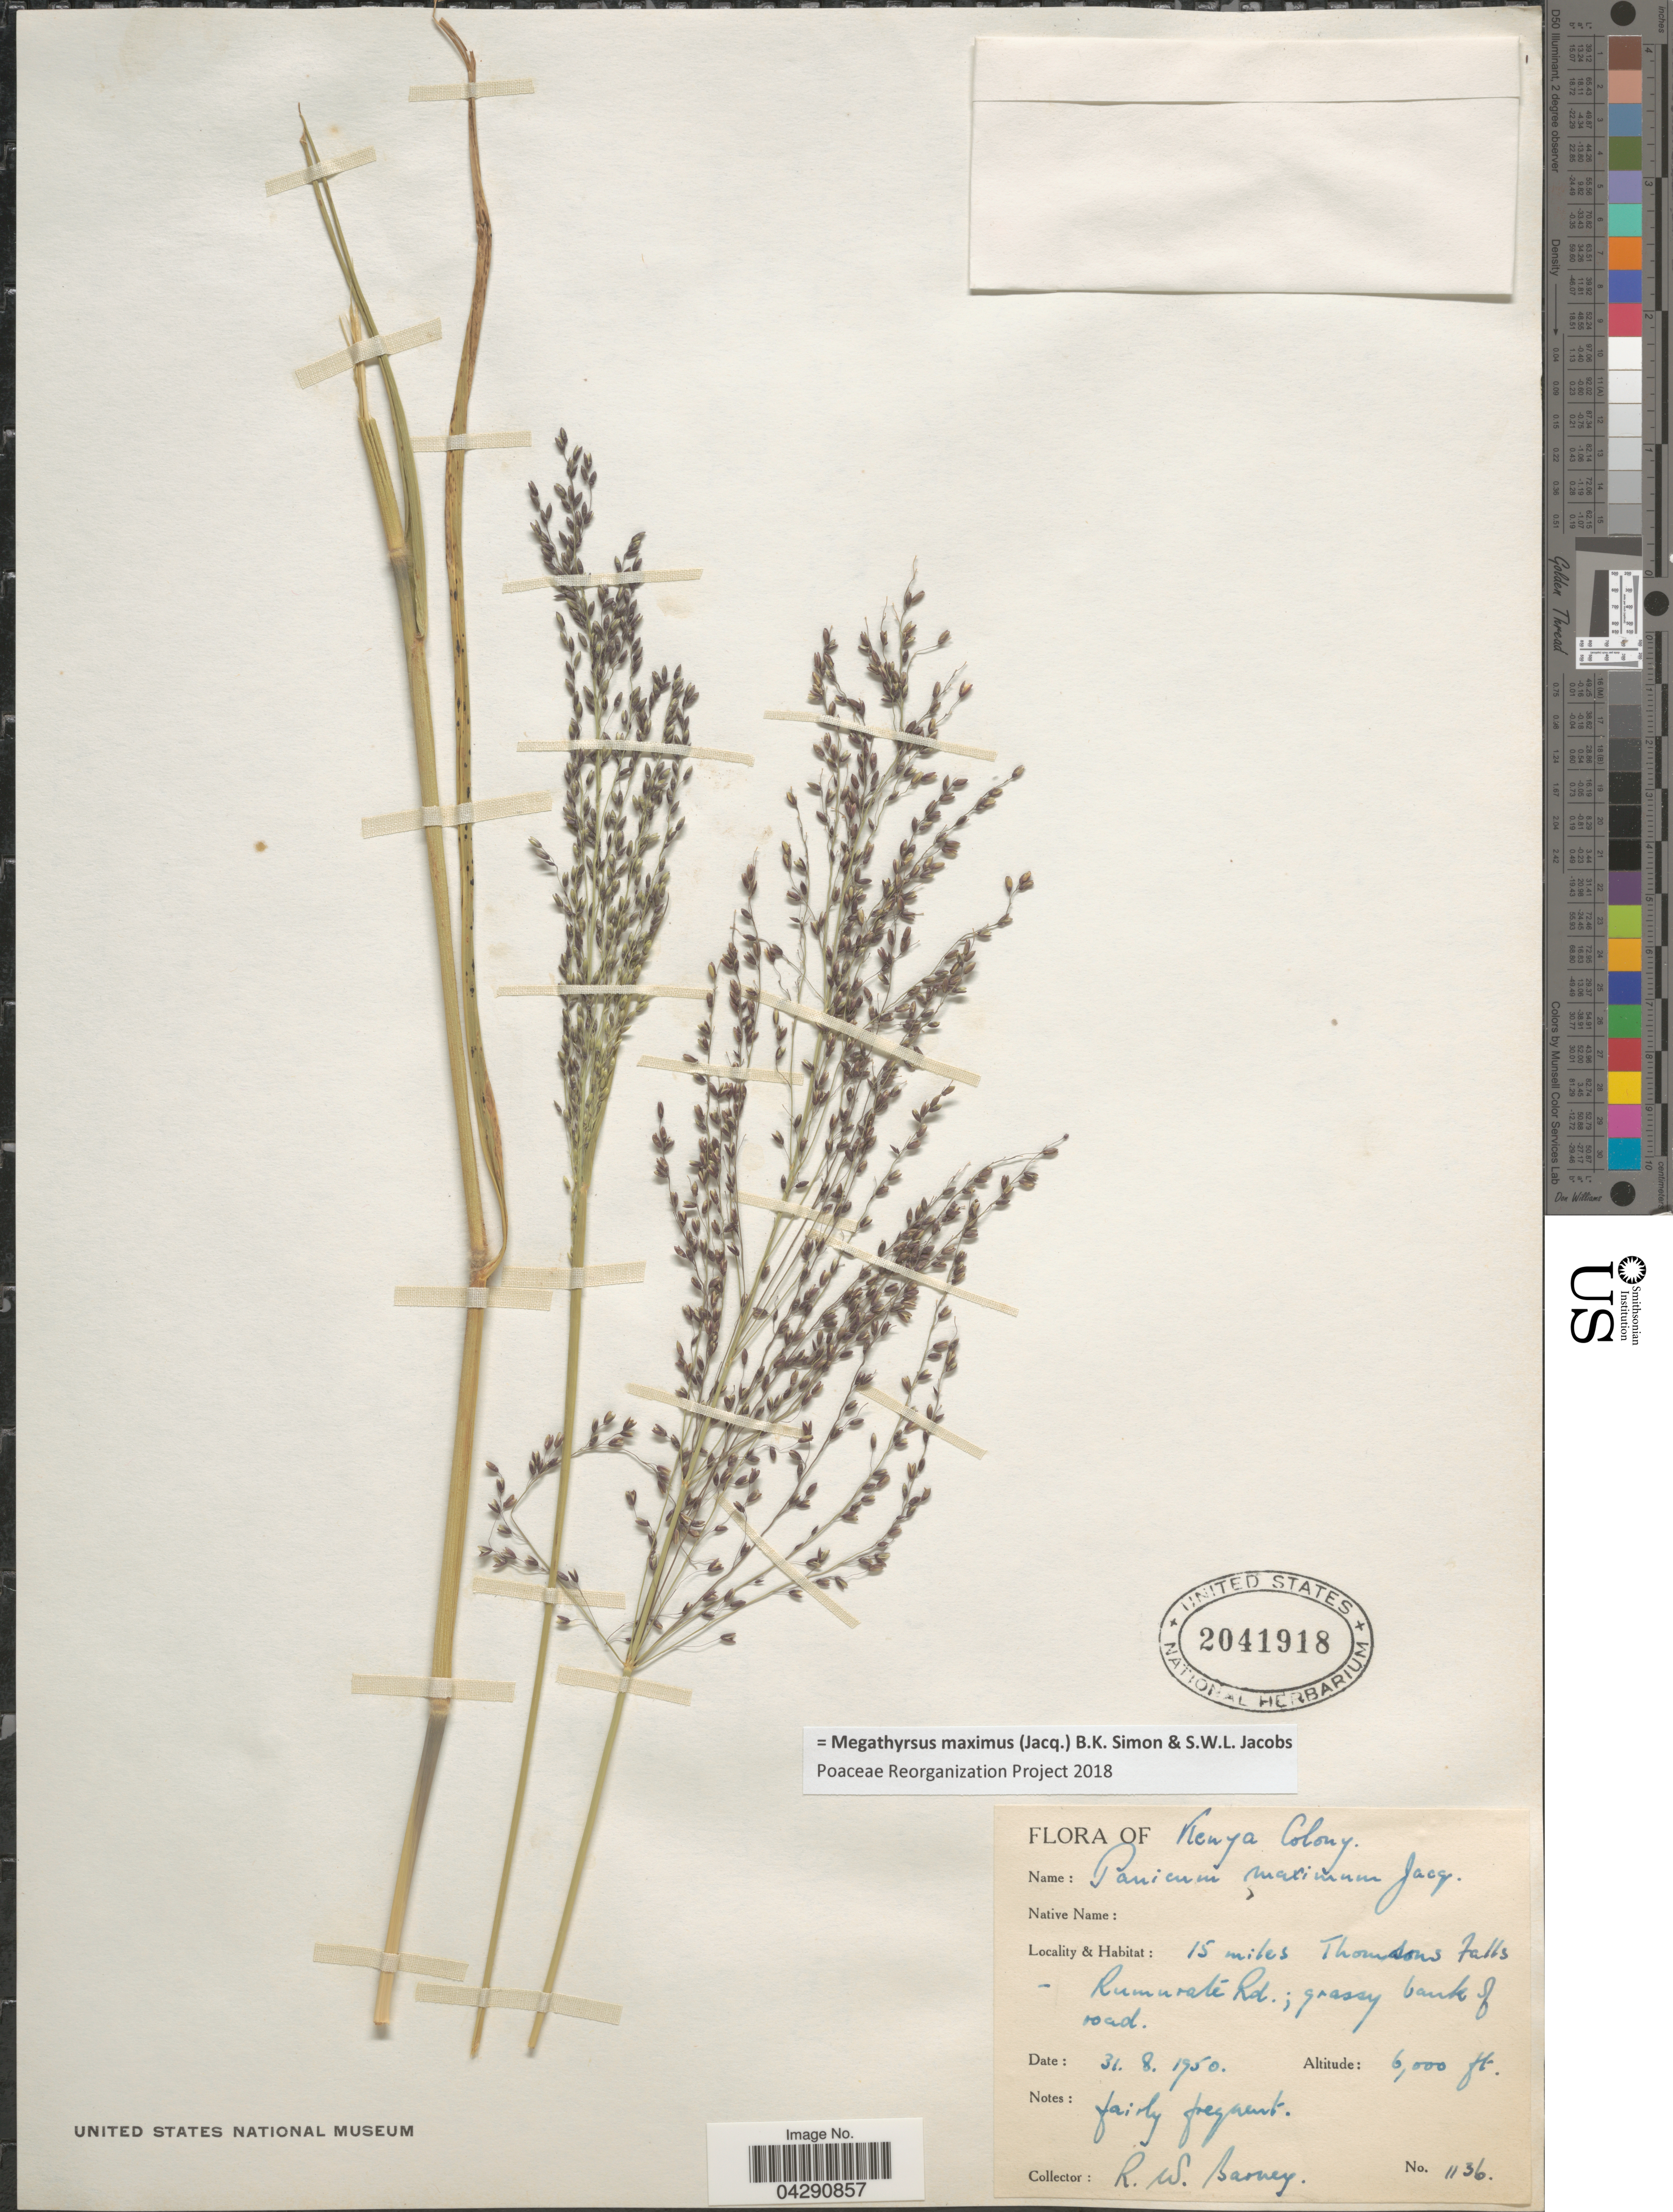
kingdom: Plantae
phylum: Tracheophyta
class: Liliopsida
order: Poales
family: Poaceae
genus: Megathyrsus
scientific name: Megathyrsus maximus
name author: (Jacq.) B.K. Simon & S.W.L. Jacobs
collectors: R. Barney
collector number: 1136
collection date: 1950-08-31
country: Kenya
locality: Kenya Colony. 15 miles Thomsons Falls - Rumurate Rd.; grassy bank of road.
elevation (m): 1829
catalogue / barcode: US 2041918